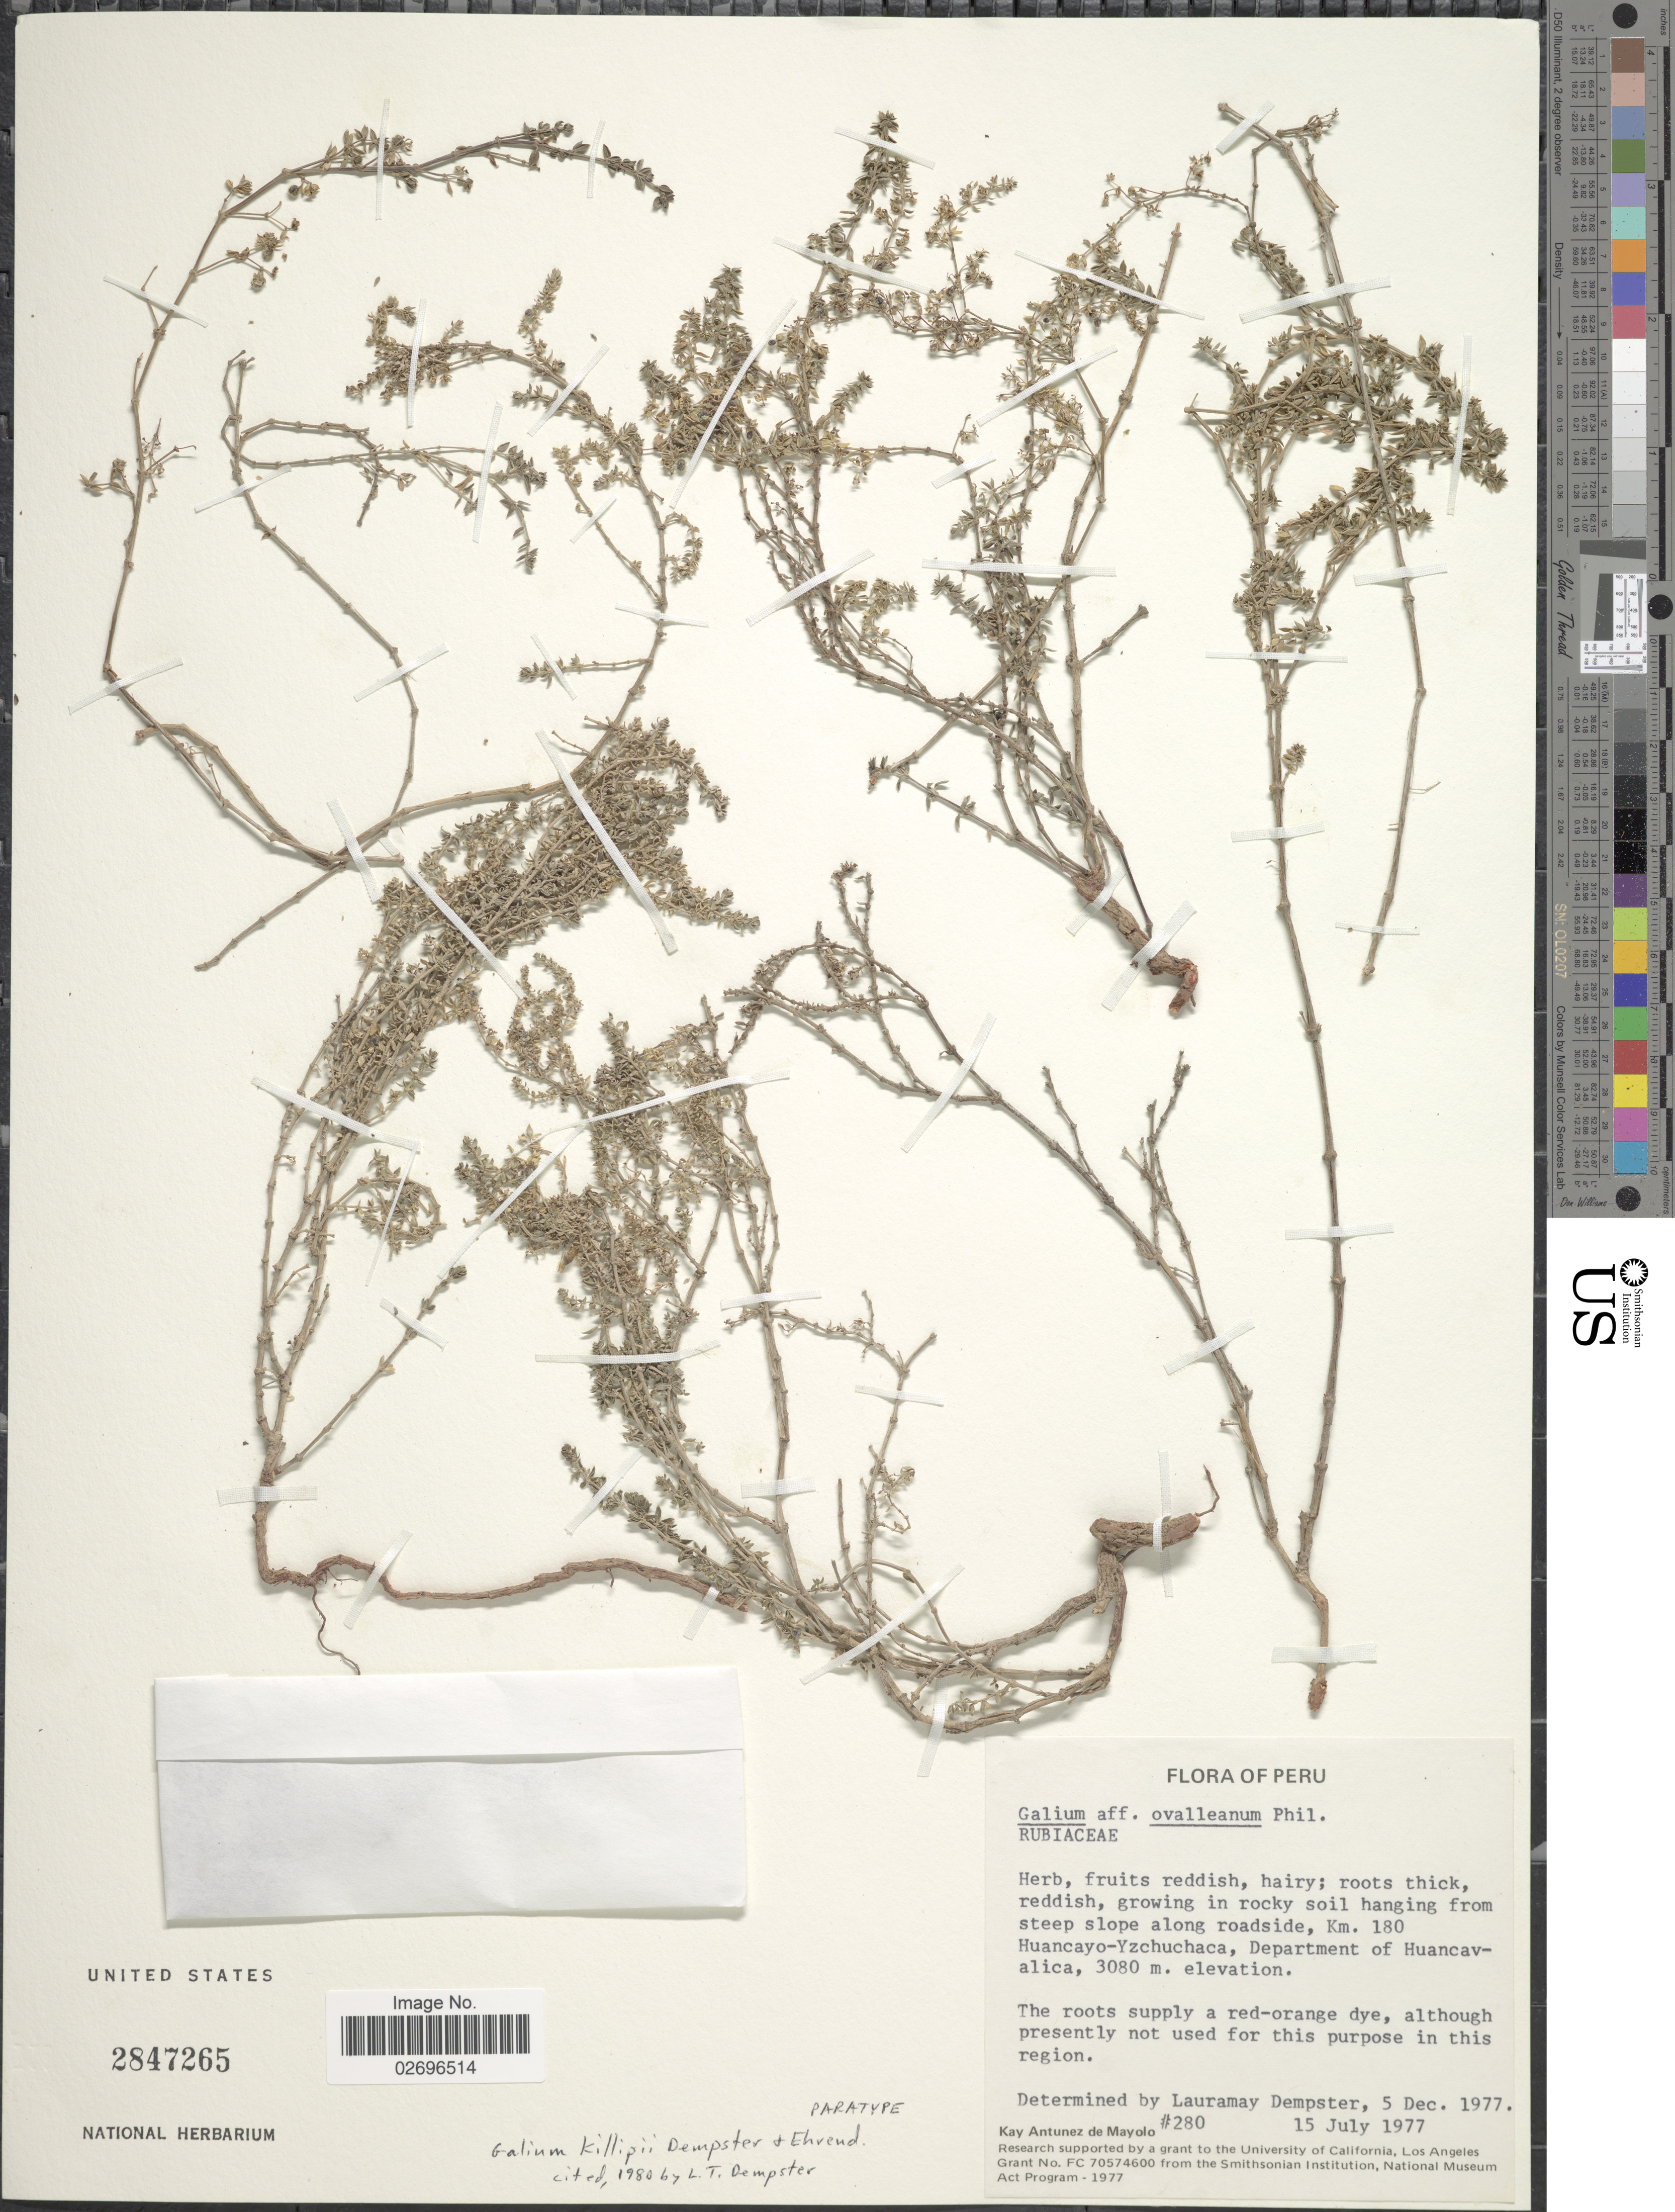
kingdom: Plantae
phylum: Tracheophyta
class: Magnoliopsida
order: Gentianales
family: Rubiaceae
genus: Galium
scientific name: Galium killipii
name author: Dempster & Ehrend.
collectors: K. Antunez de Mayolo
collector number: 280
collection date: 1977-07-15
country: Peru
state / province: Huancavelica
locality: Growing in rocky soil hanging from steep slope along roadside, Km 180 Huancayo-Yzchuchaca, Department of Huancavalica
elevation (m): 3080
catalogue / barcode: US 2847265